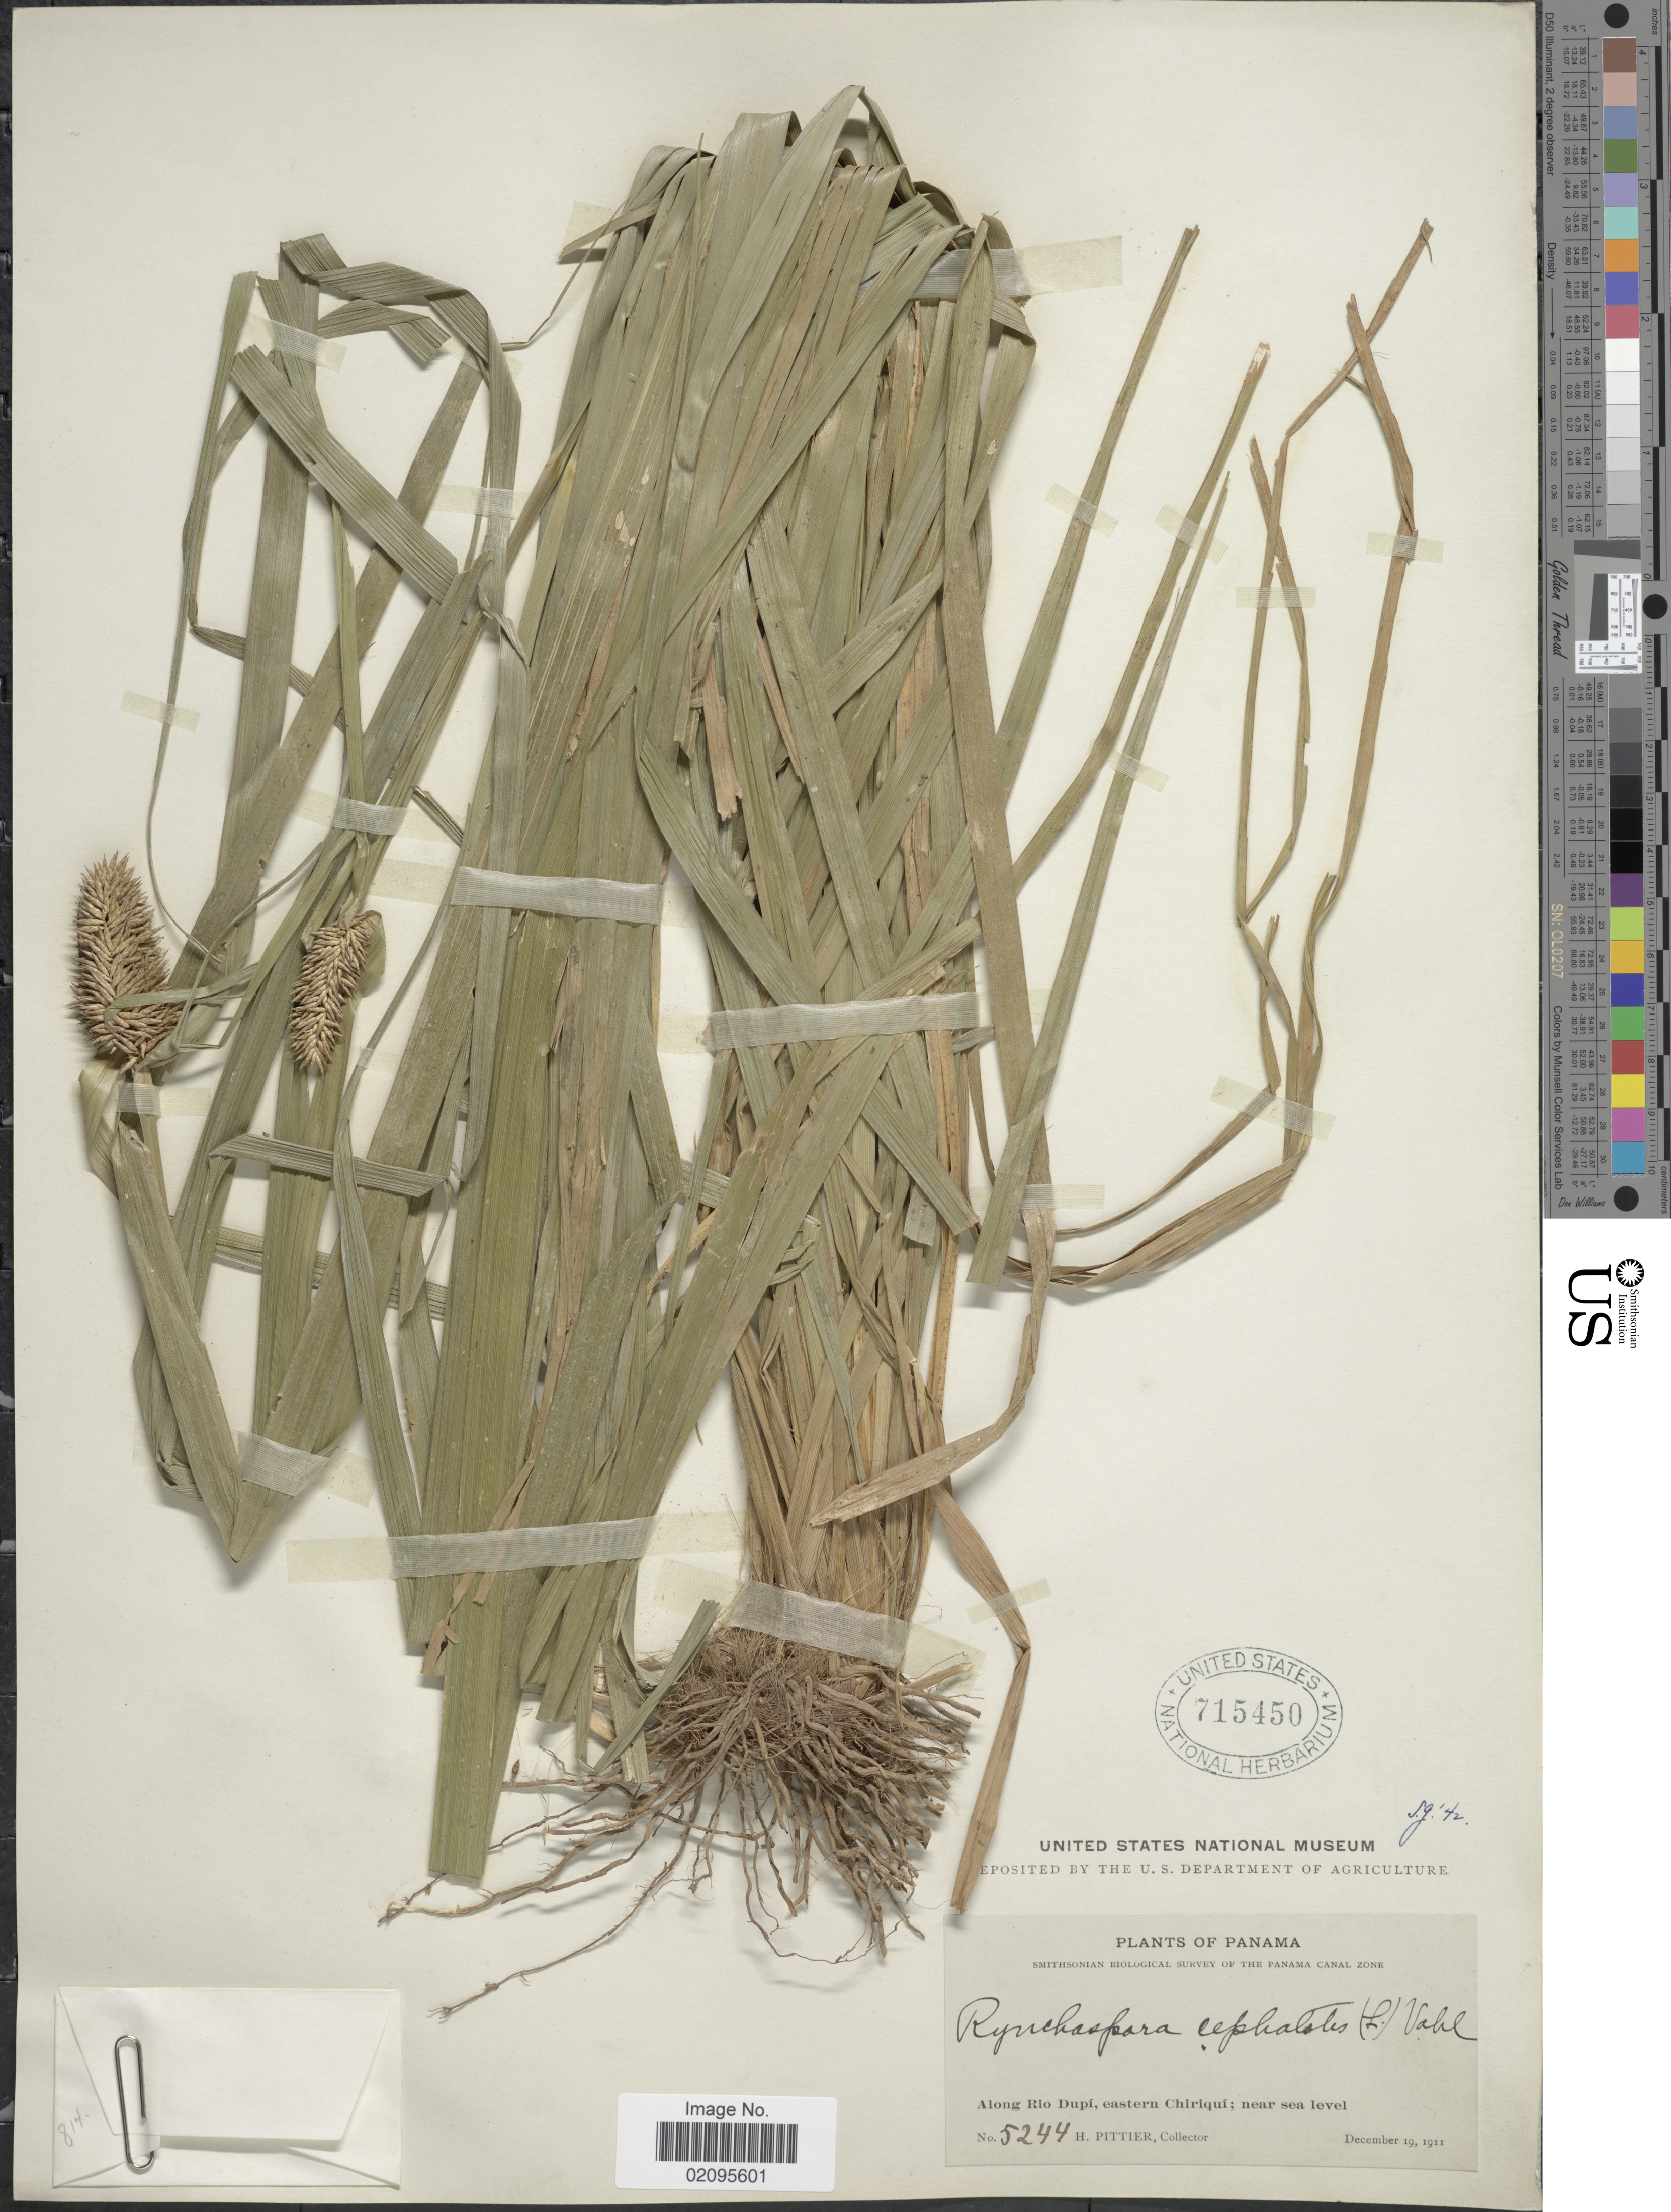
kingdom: Plantae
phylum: Tracheophyta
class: Liliopsida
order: Poales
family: Cyperaceae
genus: Rhynchospora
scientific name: Rhynchospora cephalotes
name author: (L.) Vahl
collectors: H. F. Pittier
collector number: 5244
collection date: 1911-12-19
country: Panama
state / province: Chiriqui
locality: The Panama Canal Zone, along Rio Dupi, eastern Chiriqui.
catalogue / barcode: US 715450